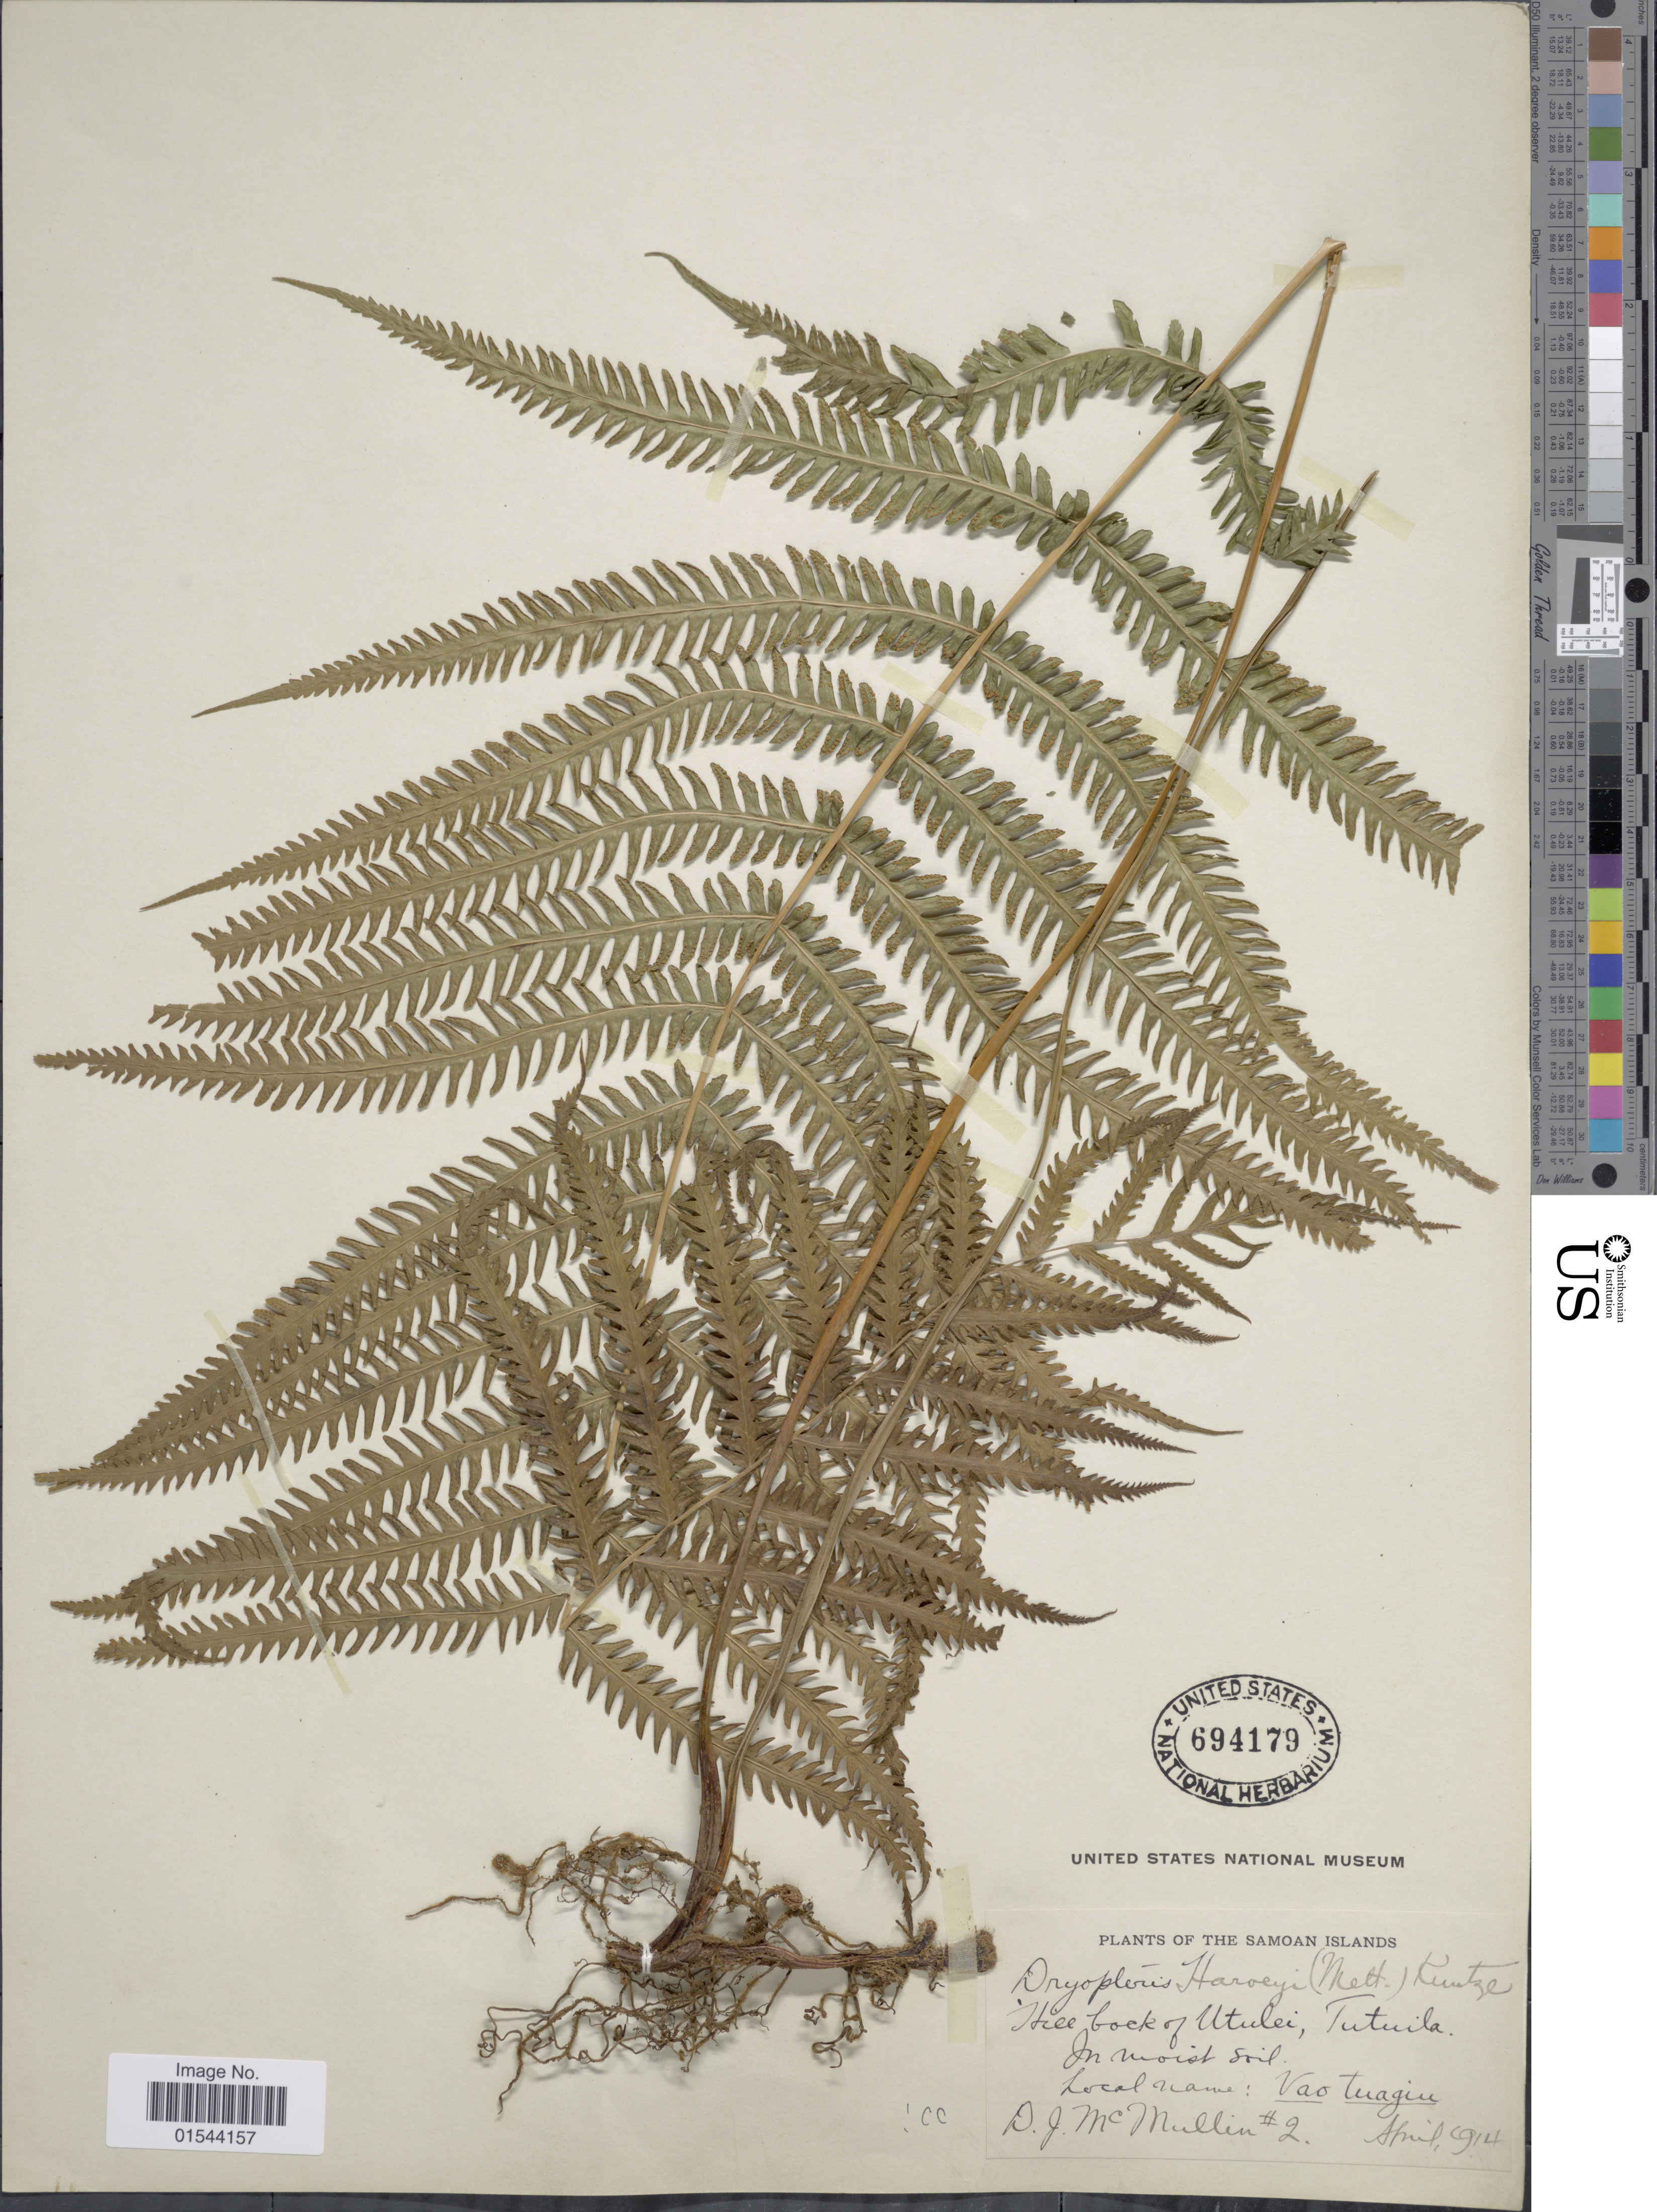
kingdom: Plantae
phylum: Tracheophyta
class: Polypodiopsida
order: Polypodiales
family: Thelypteridaceae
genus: Christella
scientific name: Christella harveyi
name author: (Mett.) Holttum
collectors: D. McMullin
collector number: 2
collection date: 1914-04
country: American Samoa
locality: The Samoan Islands, Hill bock of Utulei, Tutuila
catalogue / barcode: US 694179